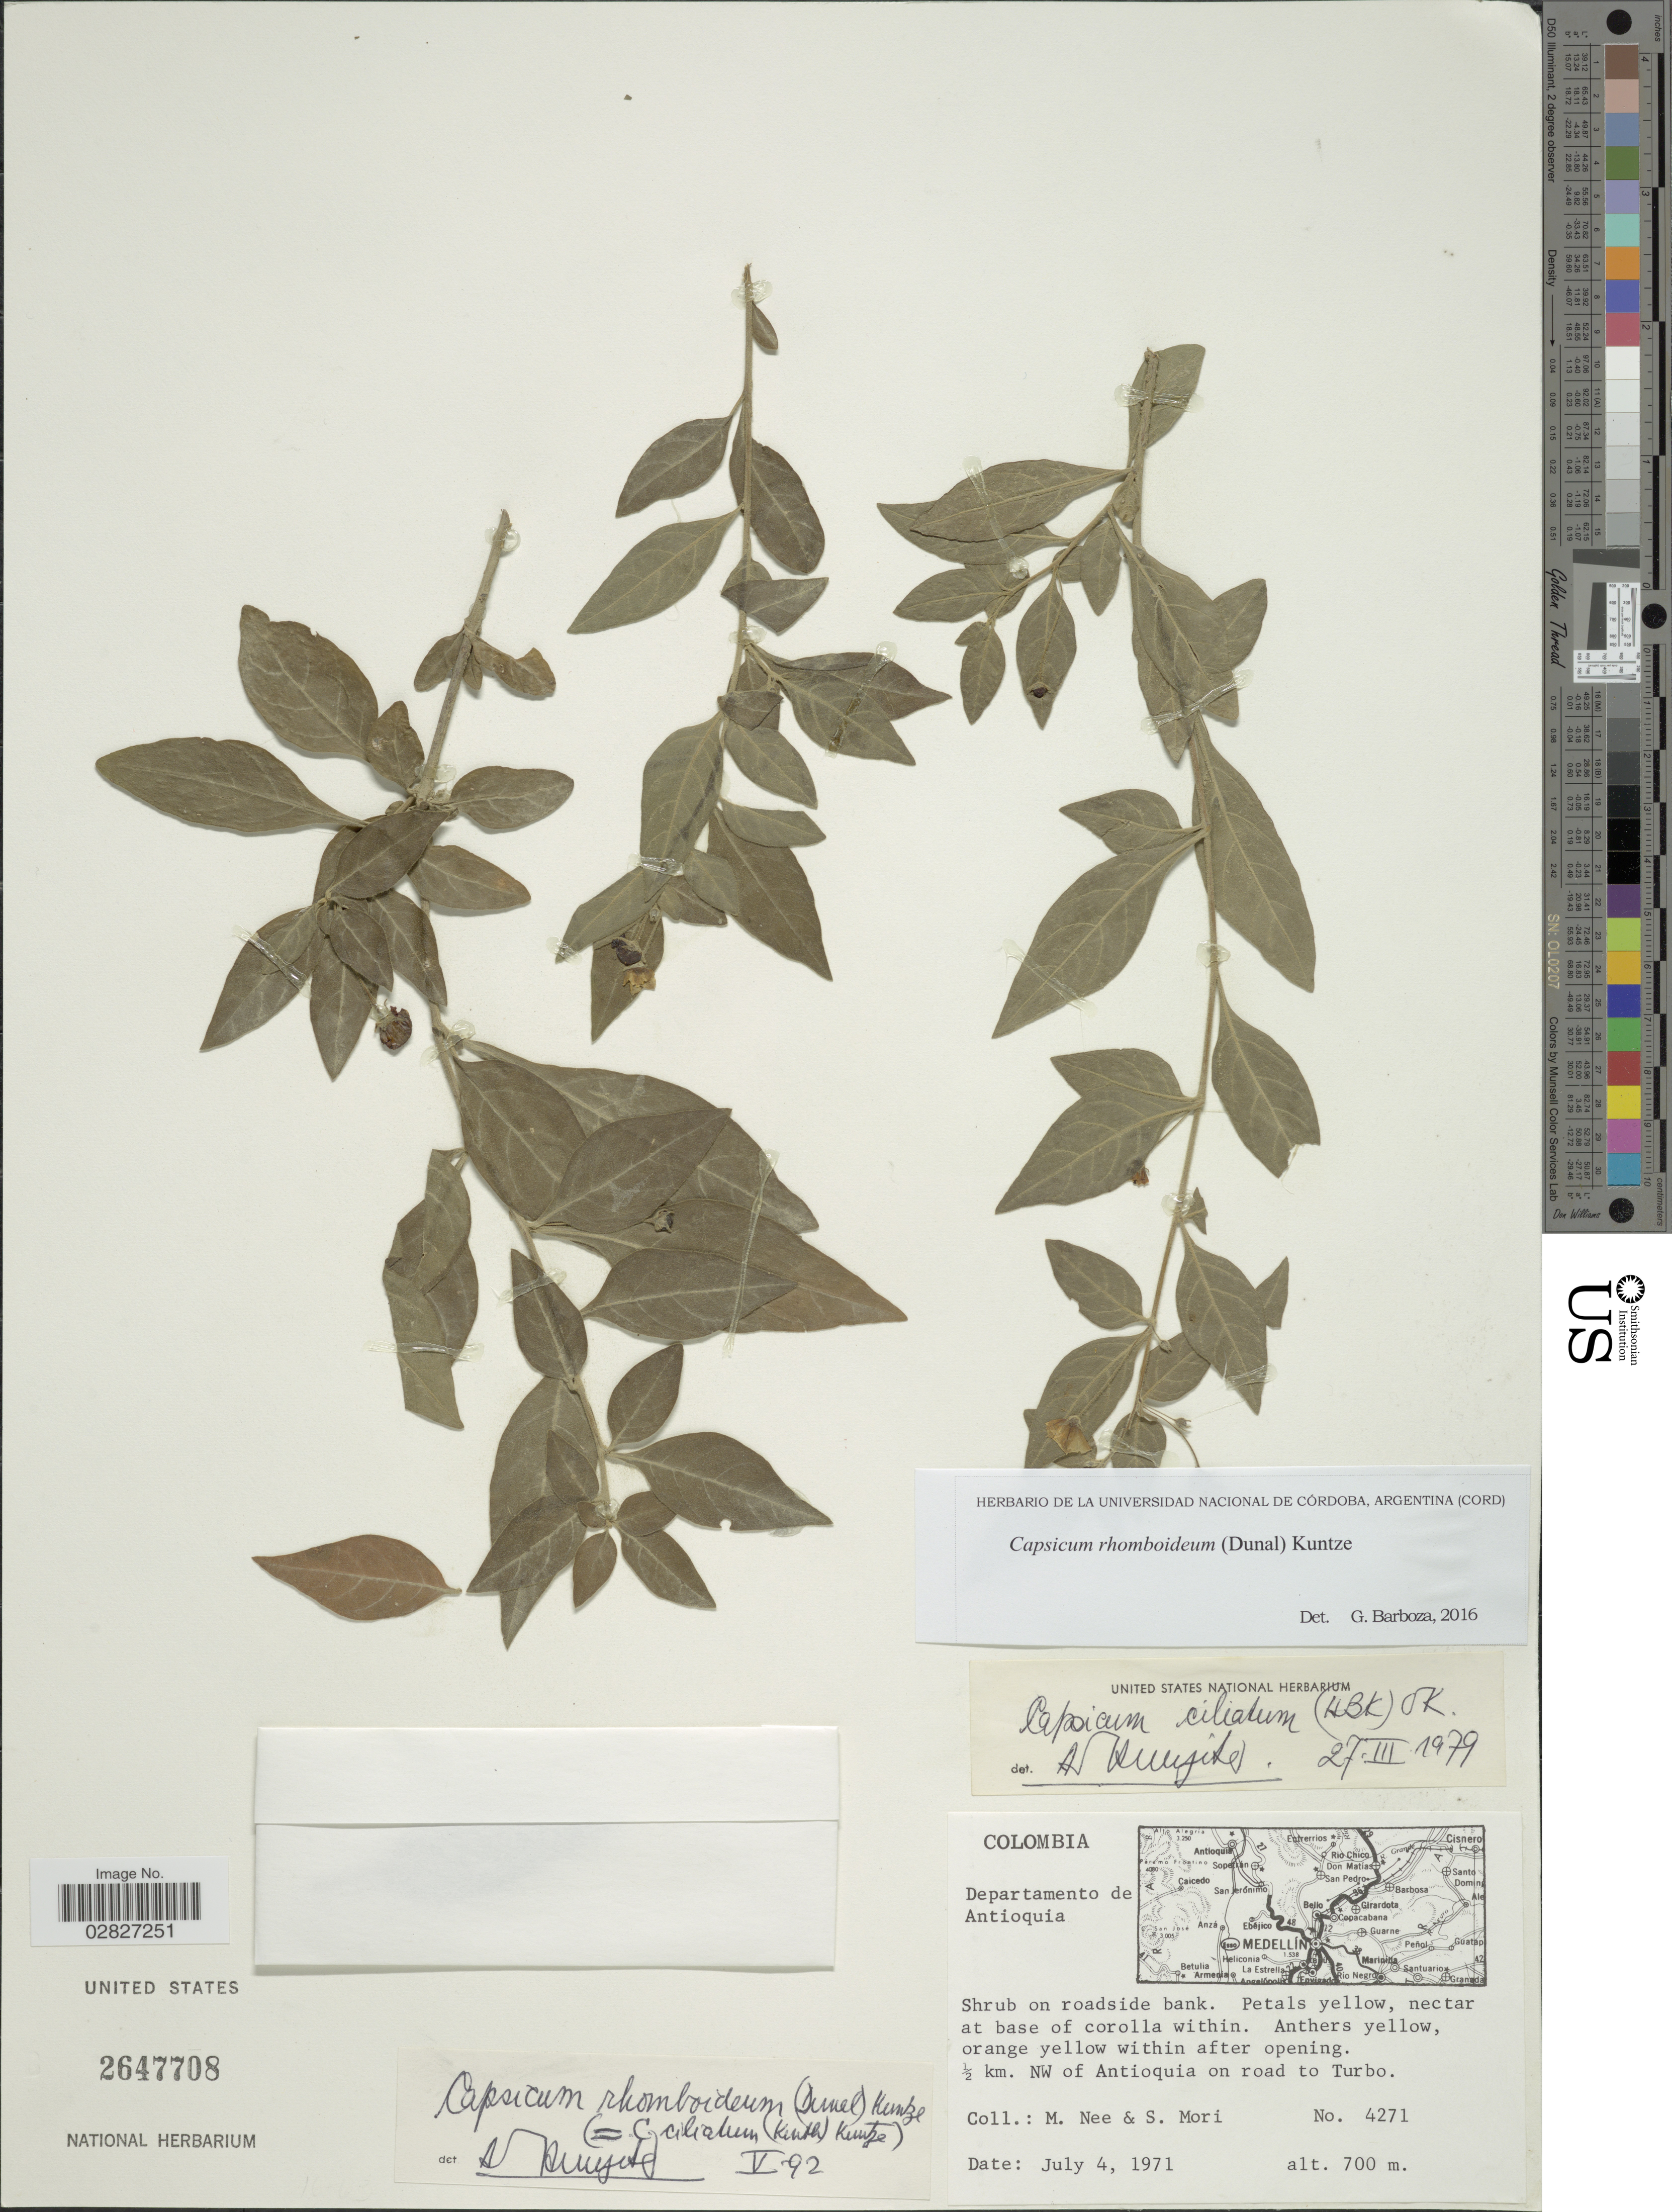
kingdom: Plantae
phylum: Tracheophyta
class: Magnoliopsida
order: Solanales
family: Solanaceae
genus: Capsicum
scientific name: Capsicum rhomboideum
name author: (Humb. & Bonpl. ex Dunal) Kuntze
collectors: M. Nee & S. Mori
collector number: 4271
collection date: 1971-07-04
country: Colombia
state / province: Antioquia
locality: Departamento de Antioquia. ½ km. NW of Antioquia on road to Turbo.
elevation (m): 700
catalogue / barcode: US 2647708